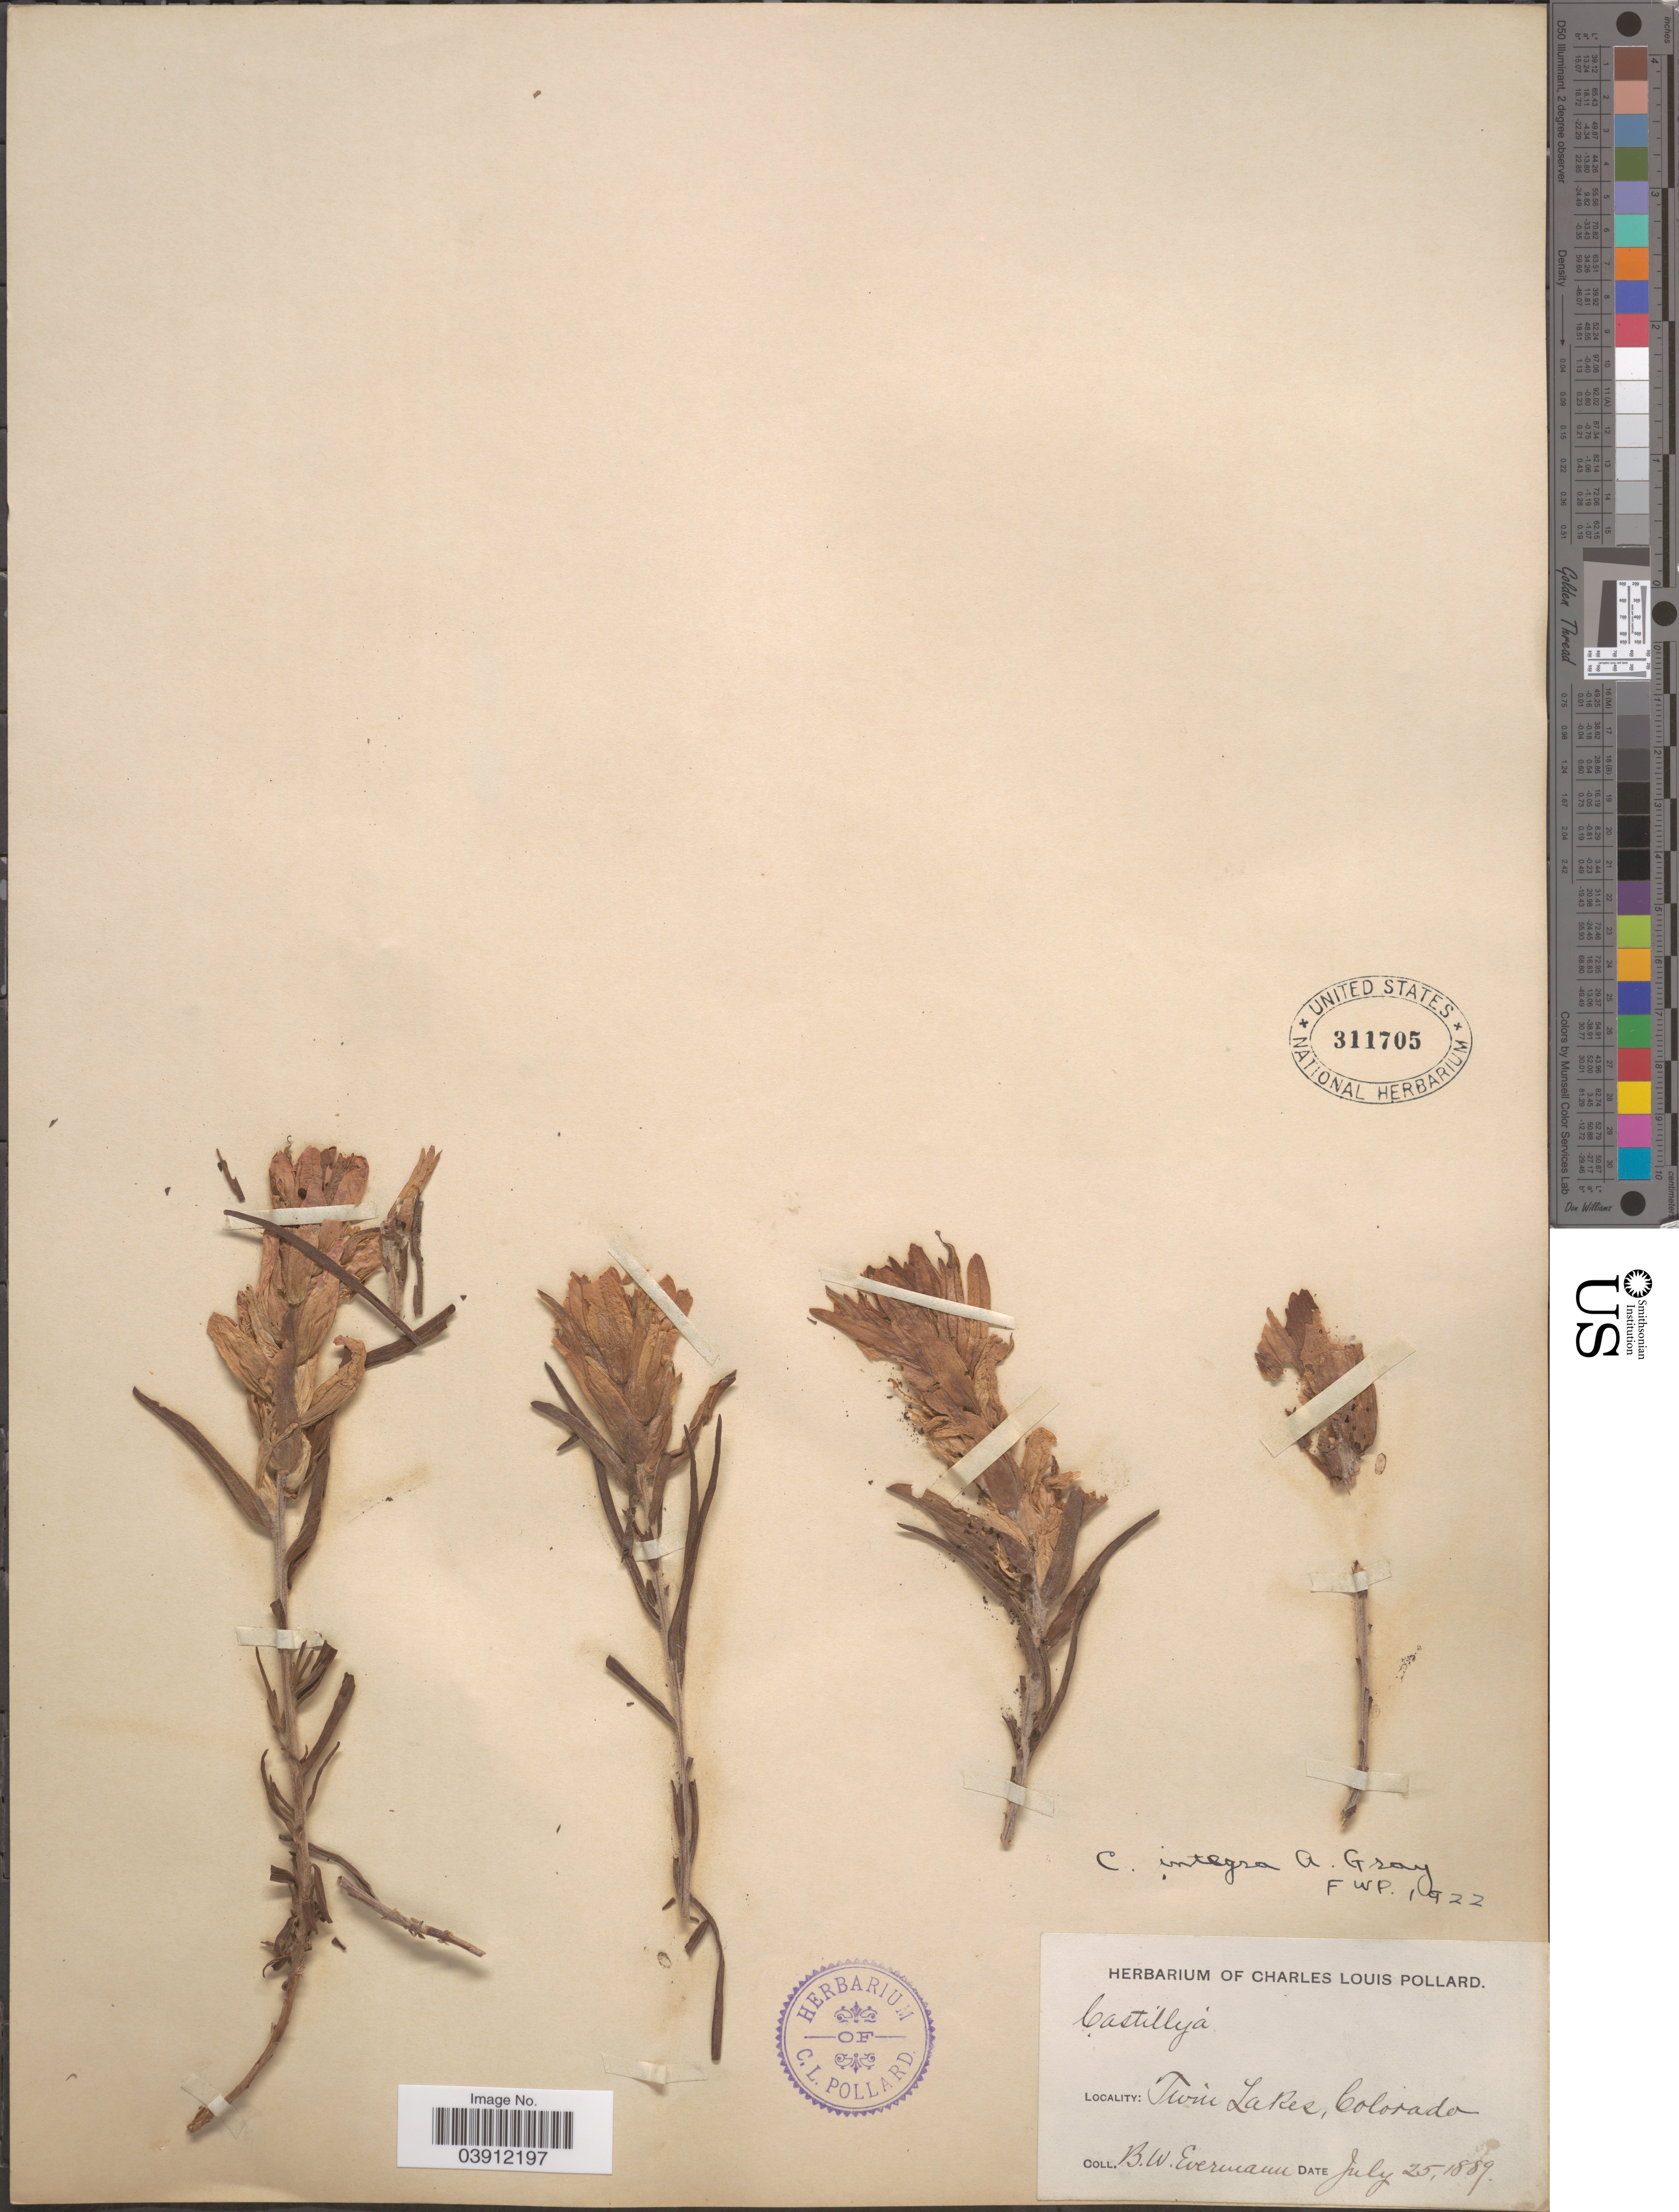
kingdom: Plantae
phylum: Tracheophyta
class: Magnoliopsida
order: Lamiales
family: Orobanchaceae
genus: Castilleja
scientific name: Castilleja integra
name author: A. Gray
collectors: B. W. Evermann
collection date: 1889-07-25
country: United States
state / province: Colorado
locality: Twin Lakes.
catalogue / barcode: US 311705